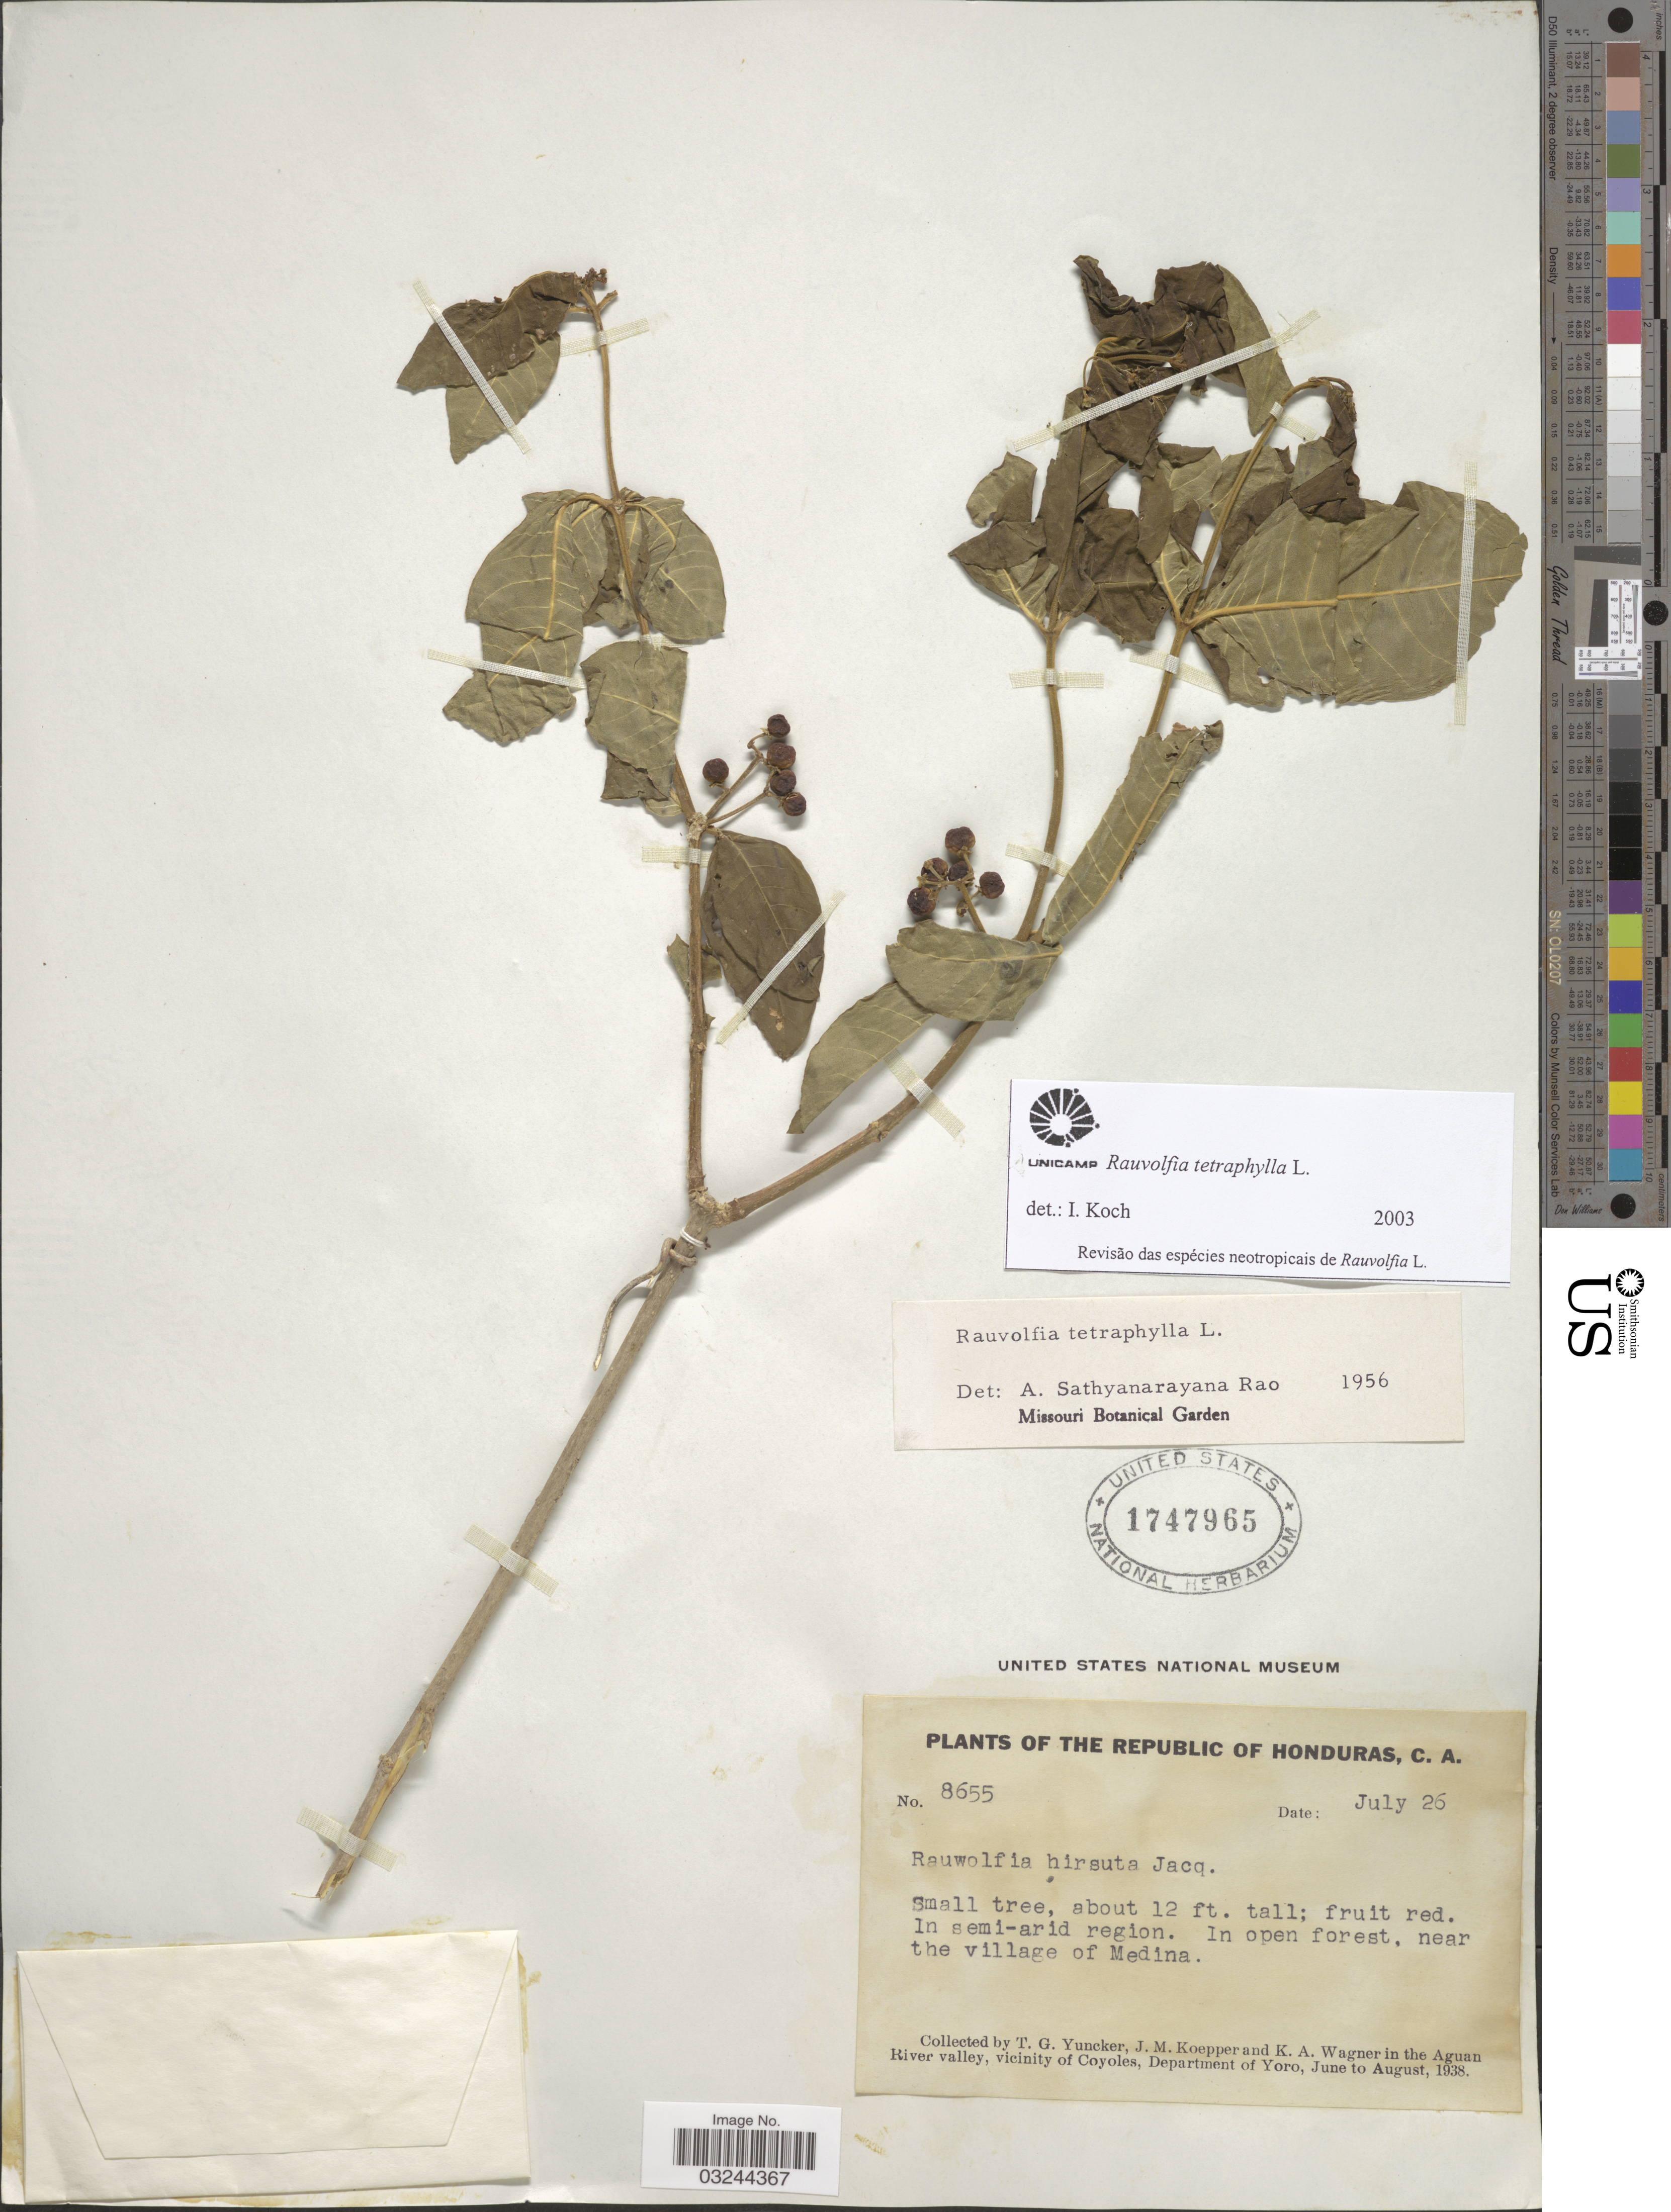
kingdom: Plantae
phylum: Tracheophyta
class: Magnoliopsida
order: Gentianales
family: Apocynaceae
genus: Rauvolfia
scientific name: Rauvolfia tetraphylla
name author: L.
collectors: T. G. Yuncker, J. M. Koepper & K. A. Wagner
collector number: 8655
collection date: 1938-07-26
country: Honduras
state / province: Yoro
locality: In open forest, near the village of Medina. In the Aguan River valley, vicinity of Coyoles, Department of Yoro.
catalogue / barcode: US 1747965